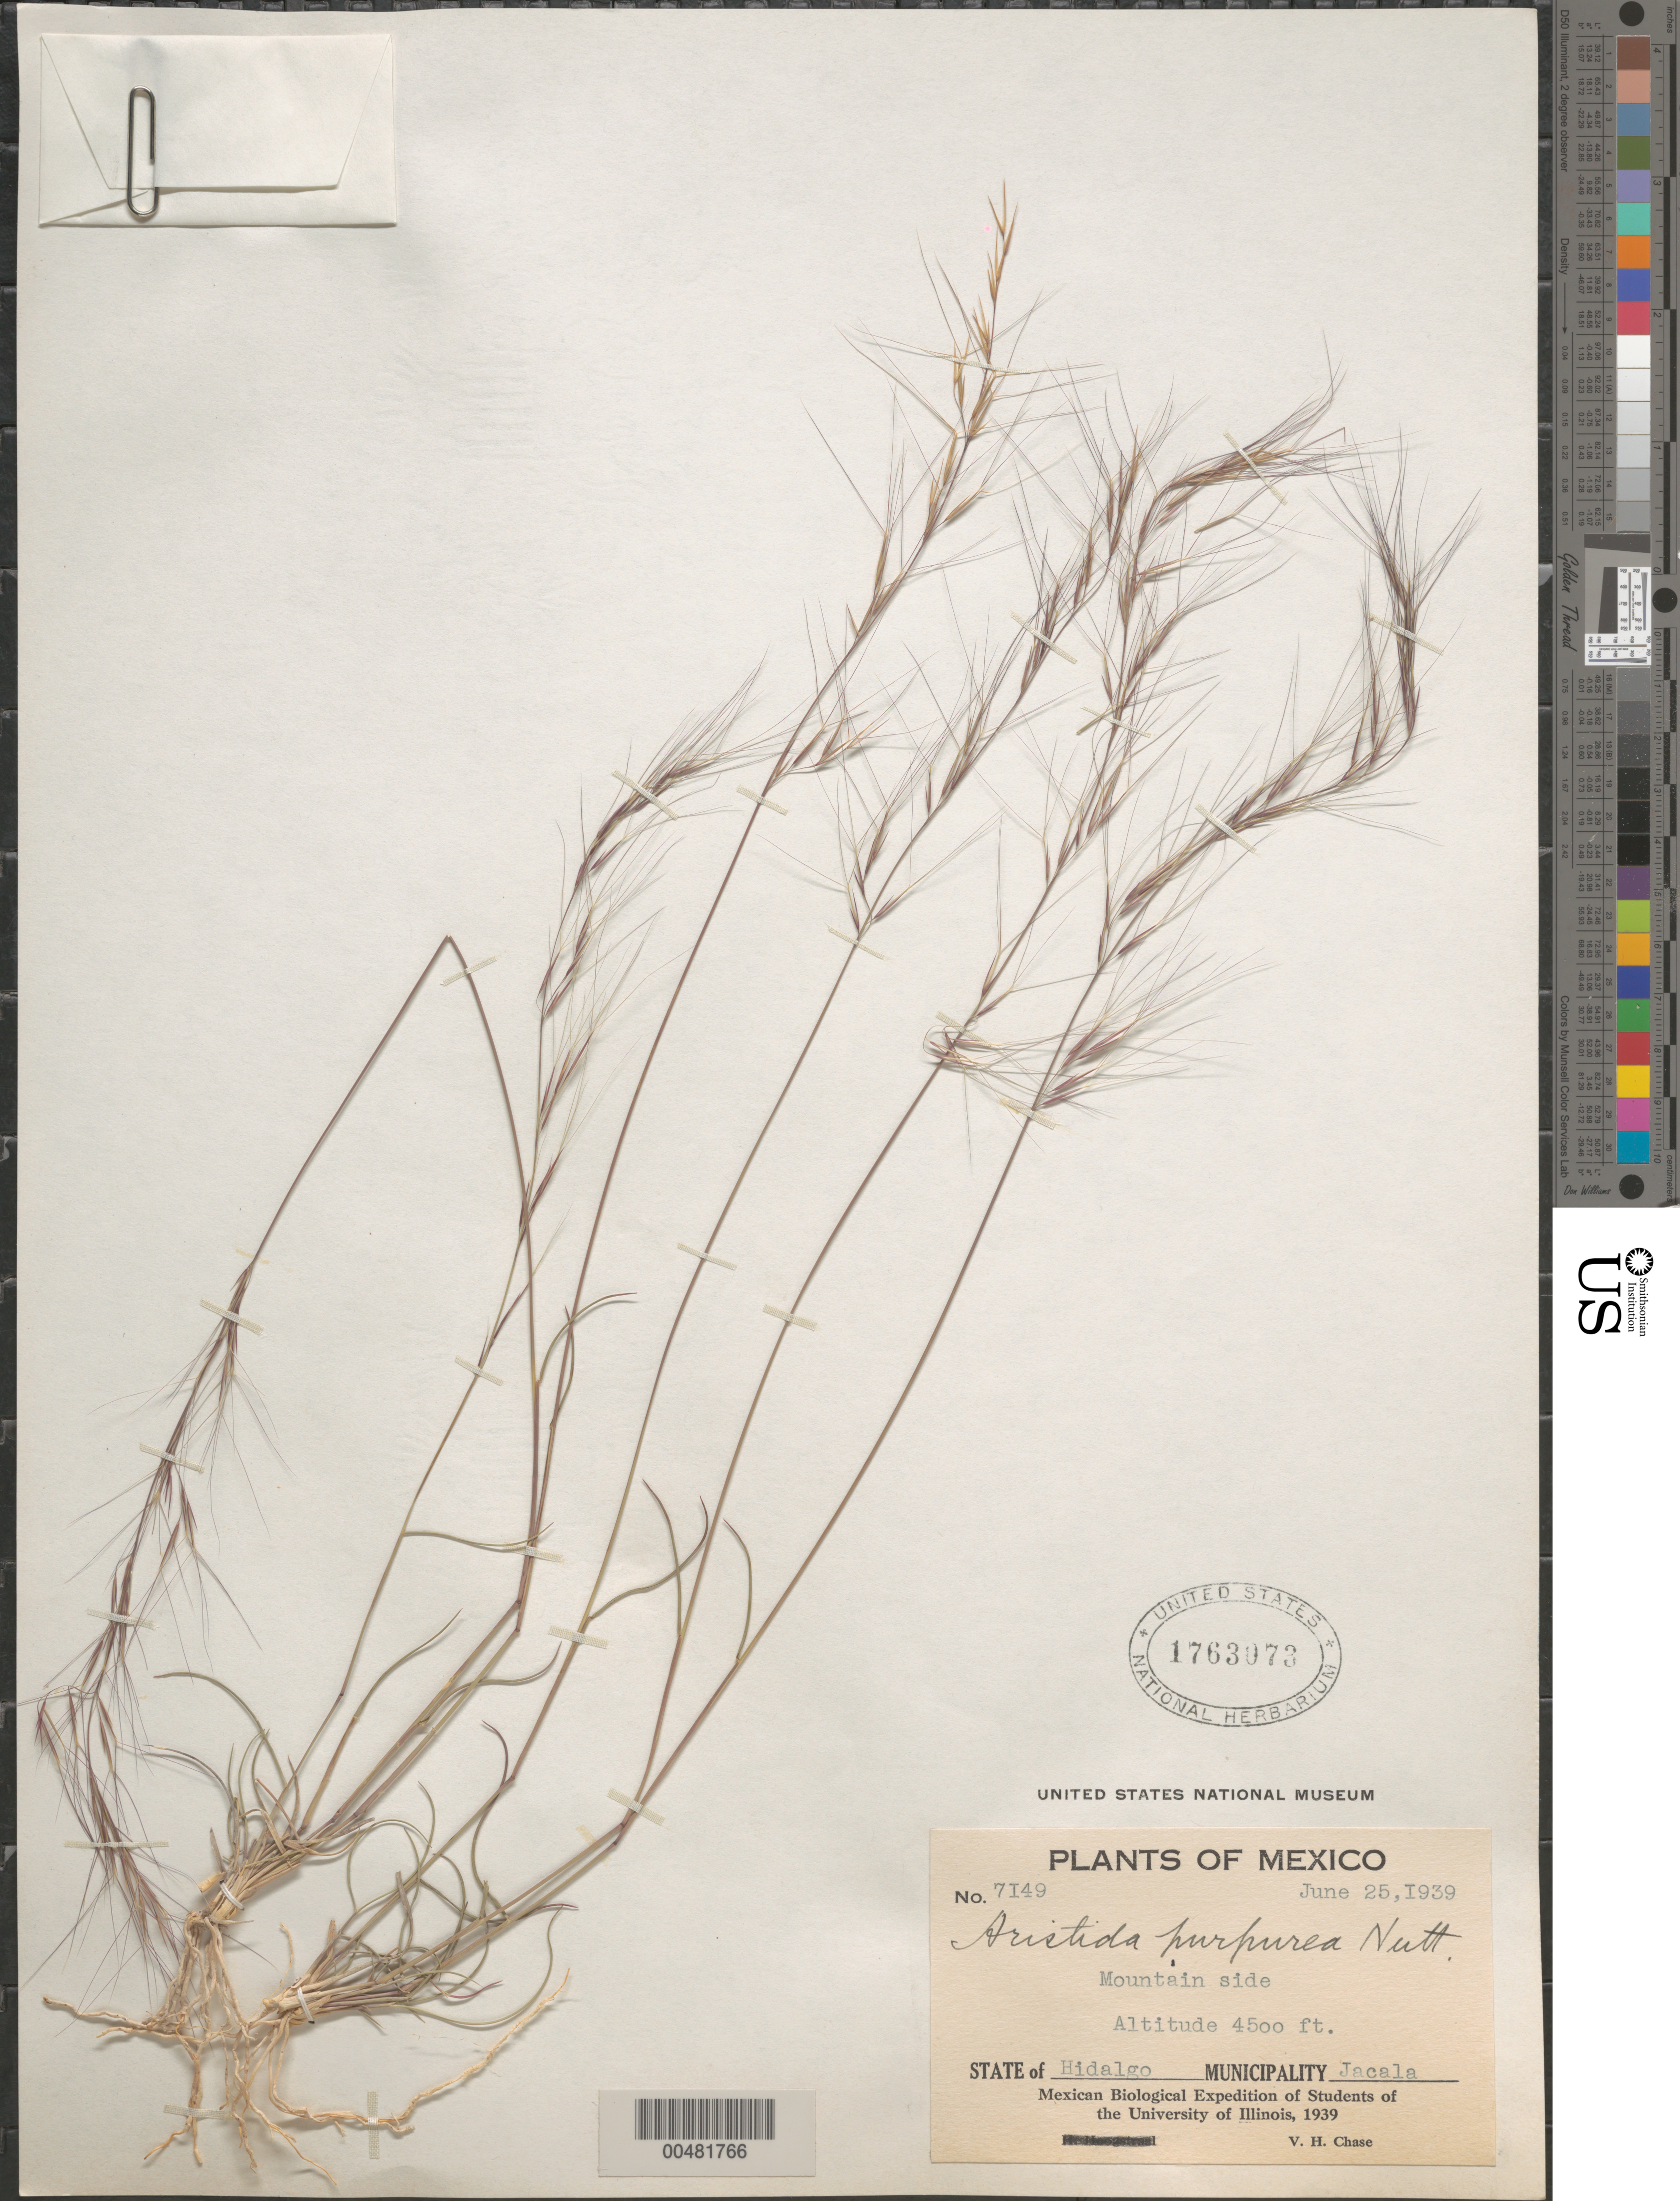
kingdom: Plantae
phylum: Tracheophyta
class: Liliopsida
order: Poales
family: Poaceae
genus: Aristida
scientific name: Aristida purpurea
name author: Nutt.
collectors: V. H. Chase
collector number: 7149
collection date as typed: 25 Jun 1939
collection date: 1939-06-25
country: Mexico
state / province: Hidalgo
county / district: Jacala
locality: Municipality Jacala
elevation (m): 1372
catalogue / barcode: US 1763073